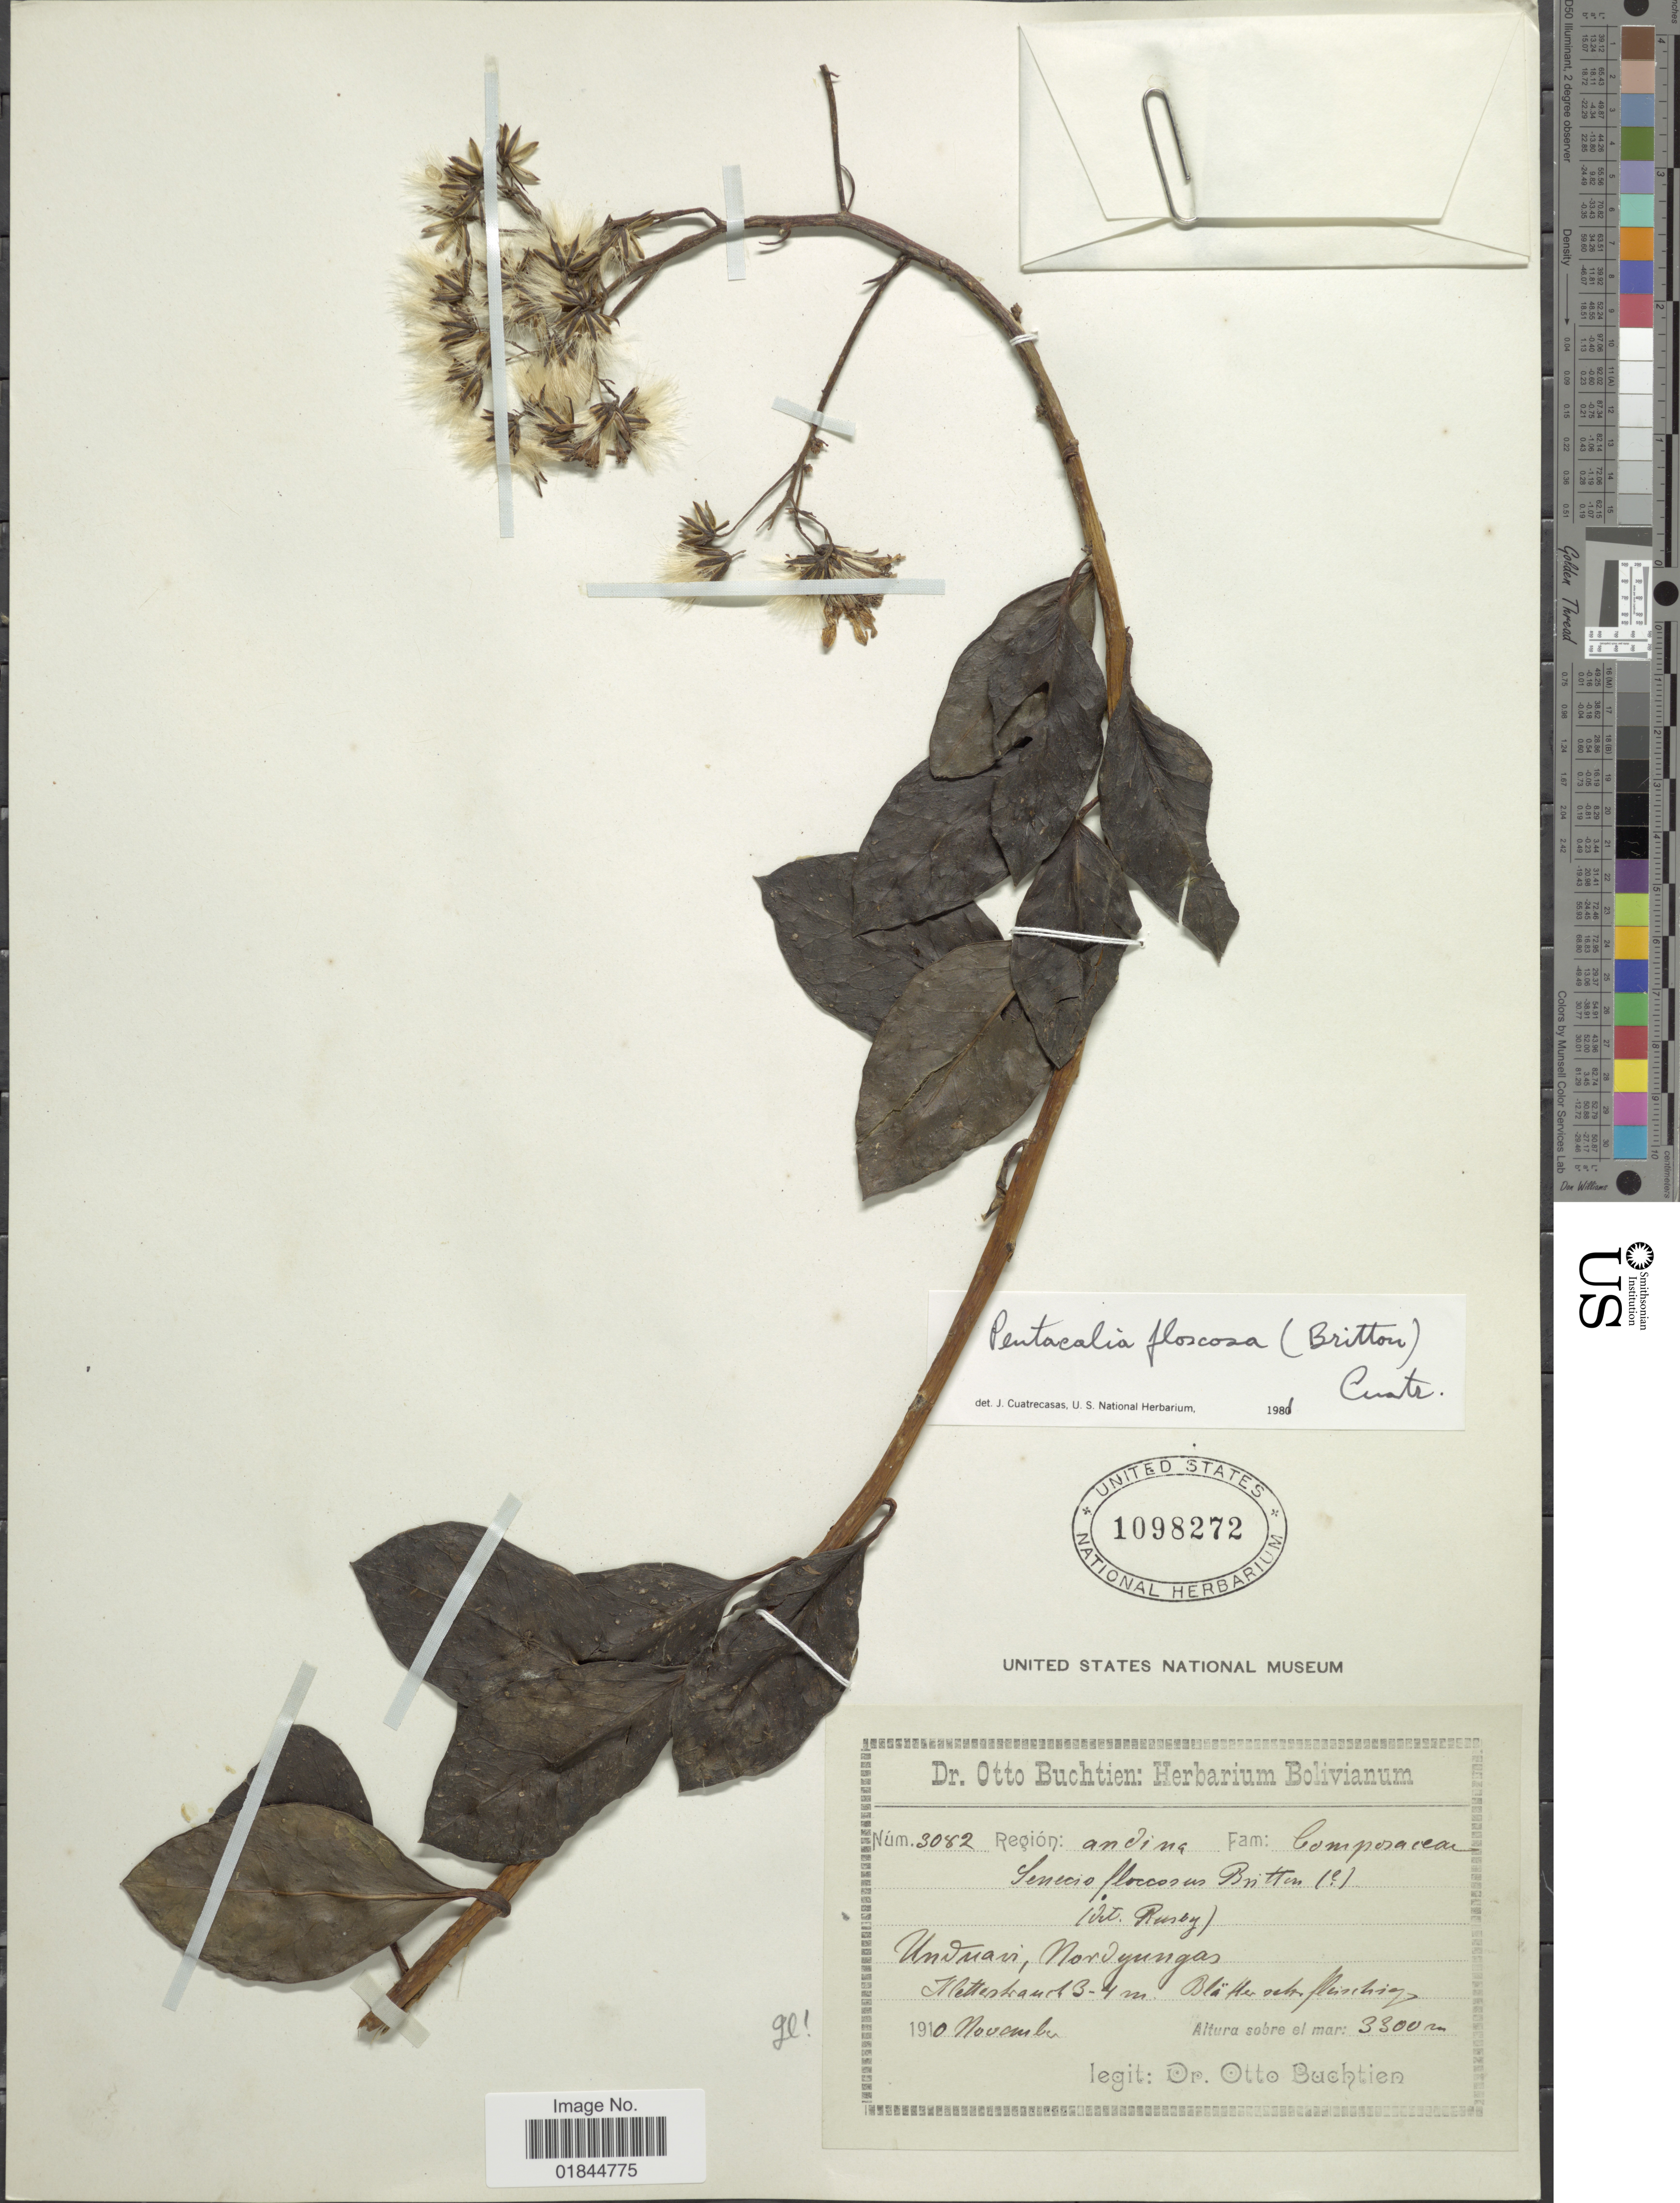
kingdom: Plantae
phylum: Tracheophyta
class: Magnoliopsida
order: Asterales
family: Asteraceae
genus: Pentacalia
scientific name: Pentacalia floccosa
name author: (Britton) Cuatrec.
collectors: O. Buchtien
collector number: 3082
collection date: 1910-11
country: Bolivia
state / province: La Paz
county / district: Nor Yungas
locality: Unduavi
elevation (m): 3300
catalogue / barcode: US 1098272